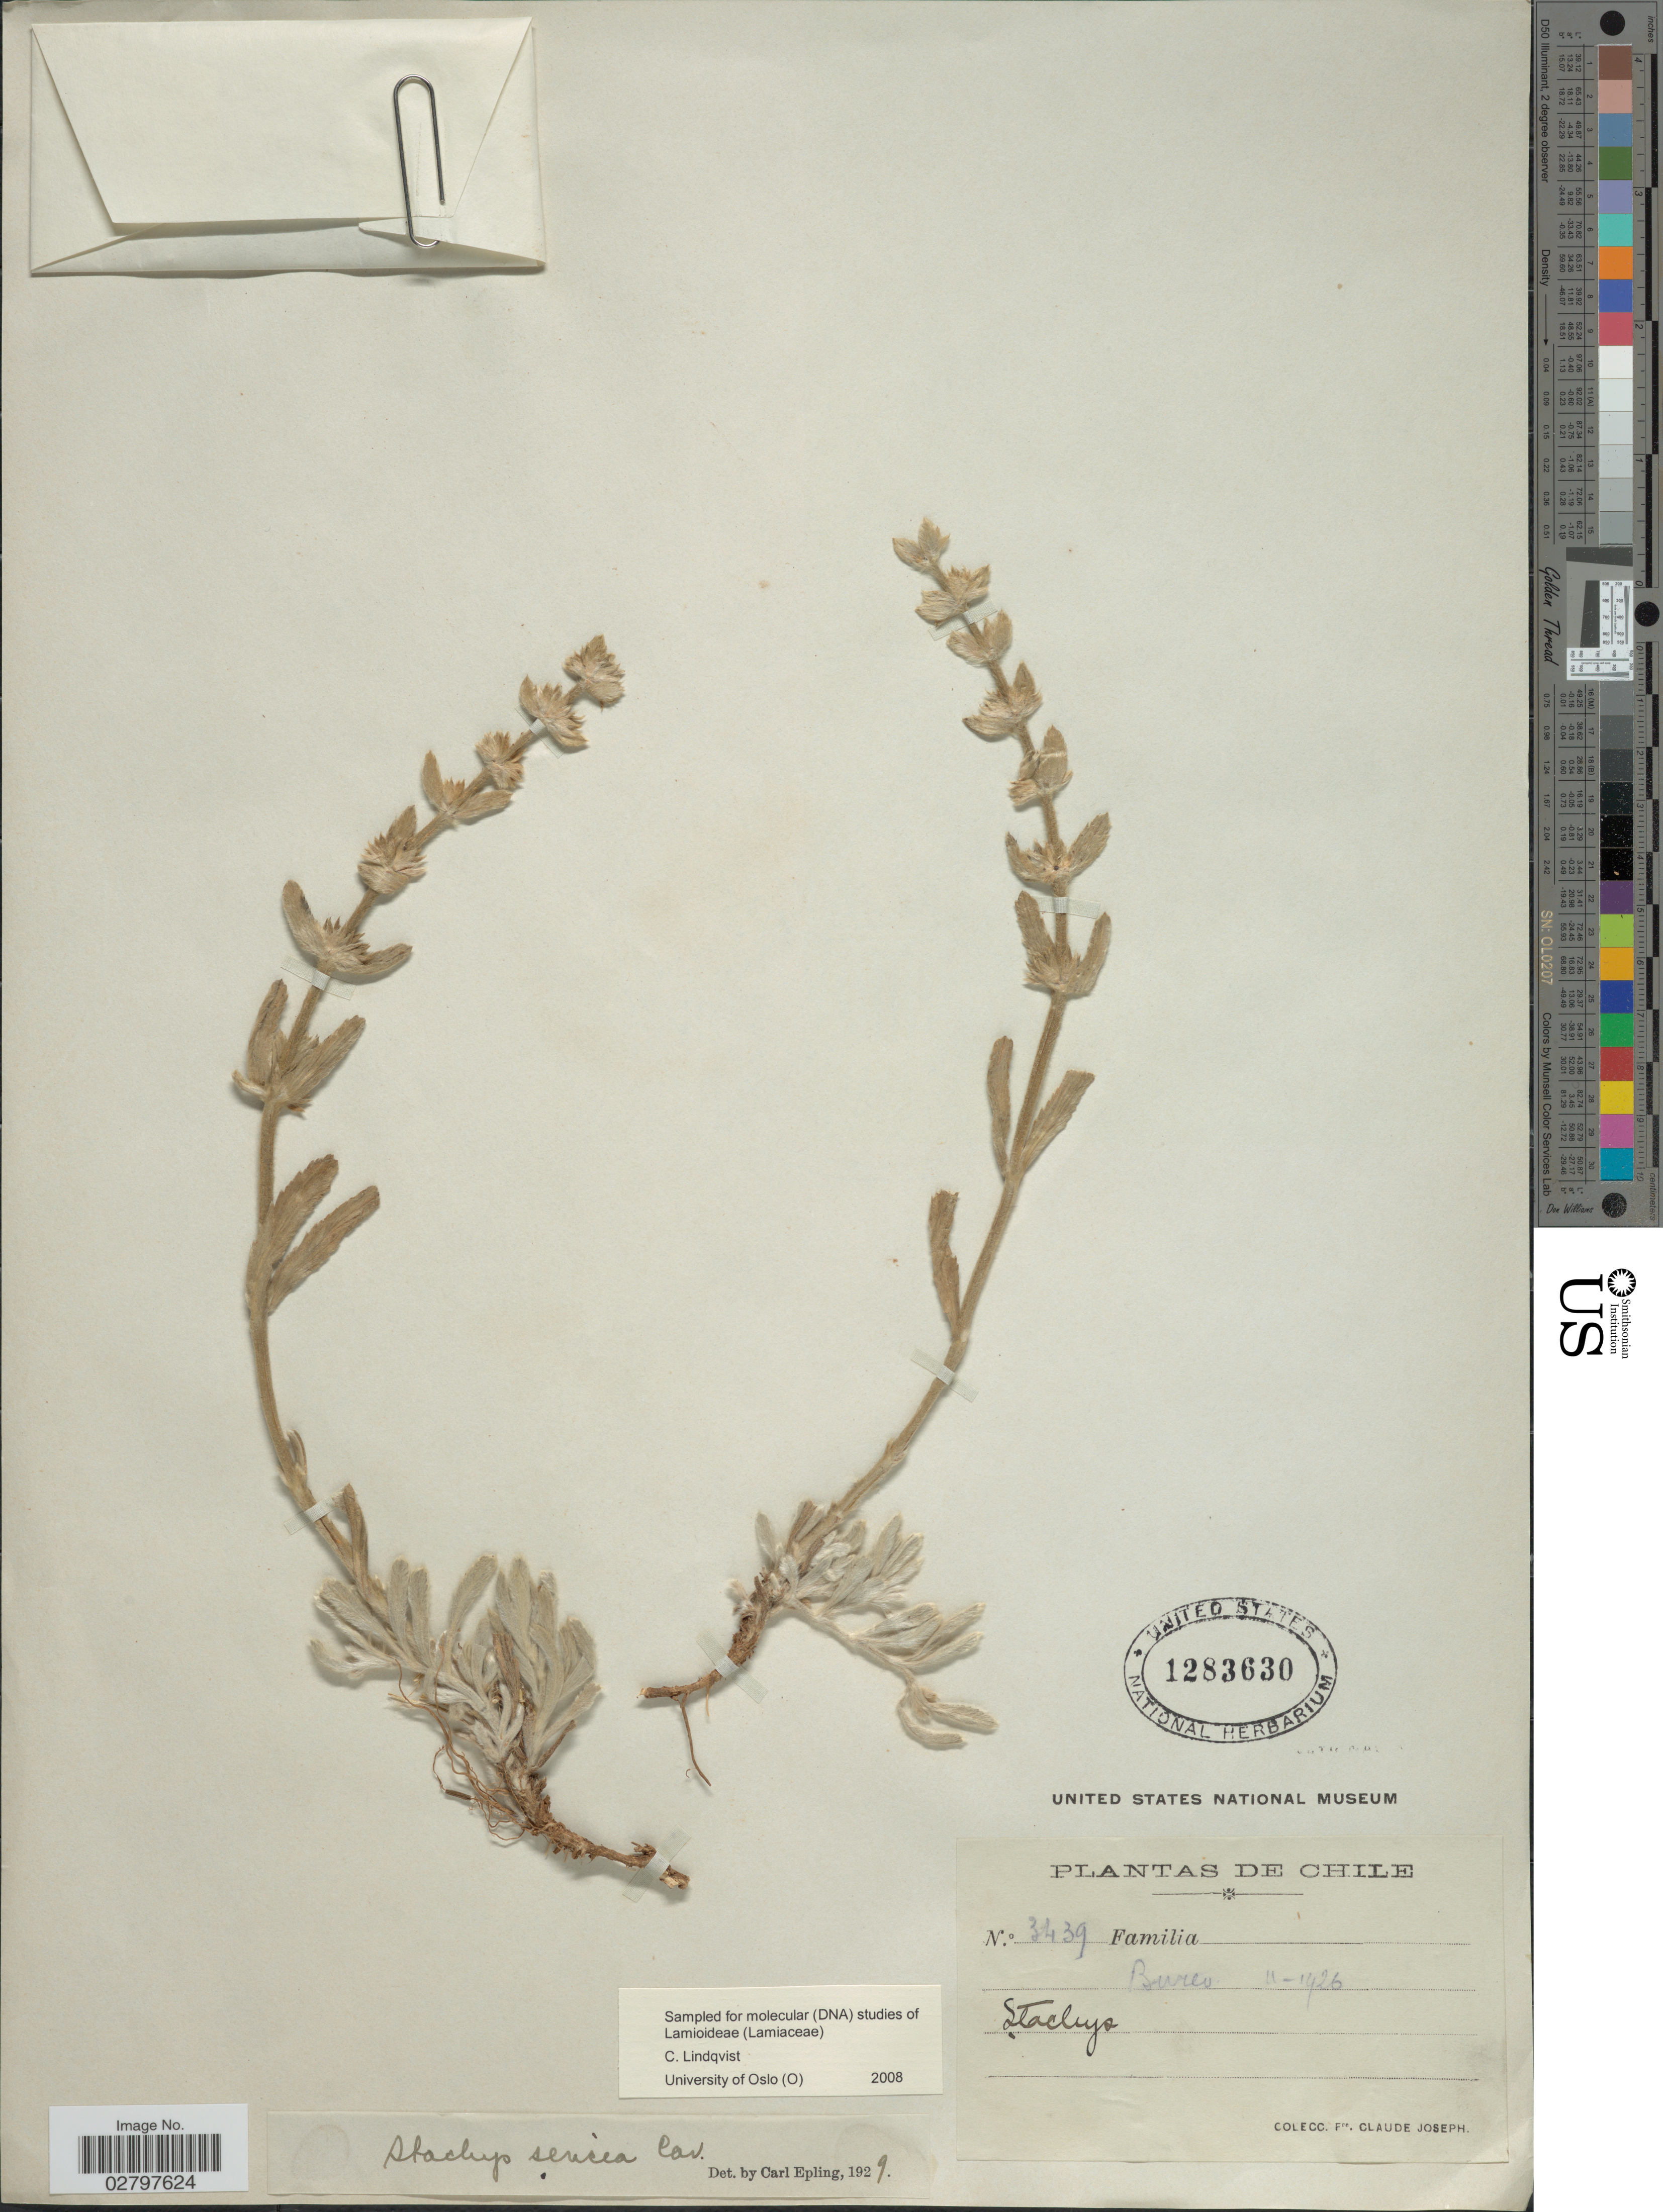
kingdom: Plantae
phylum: Tracheophyta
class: Magnoliopsida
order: Lamiales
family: Lamiaceae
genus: Stachys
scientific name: Stachys sericea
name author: Cav.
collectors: Bro. Claude-Joseph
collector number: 3439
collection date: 1926-11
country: Chile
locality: Bureo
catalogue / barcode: US 1283630